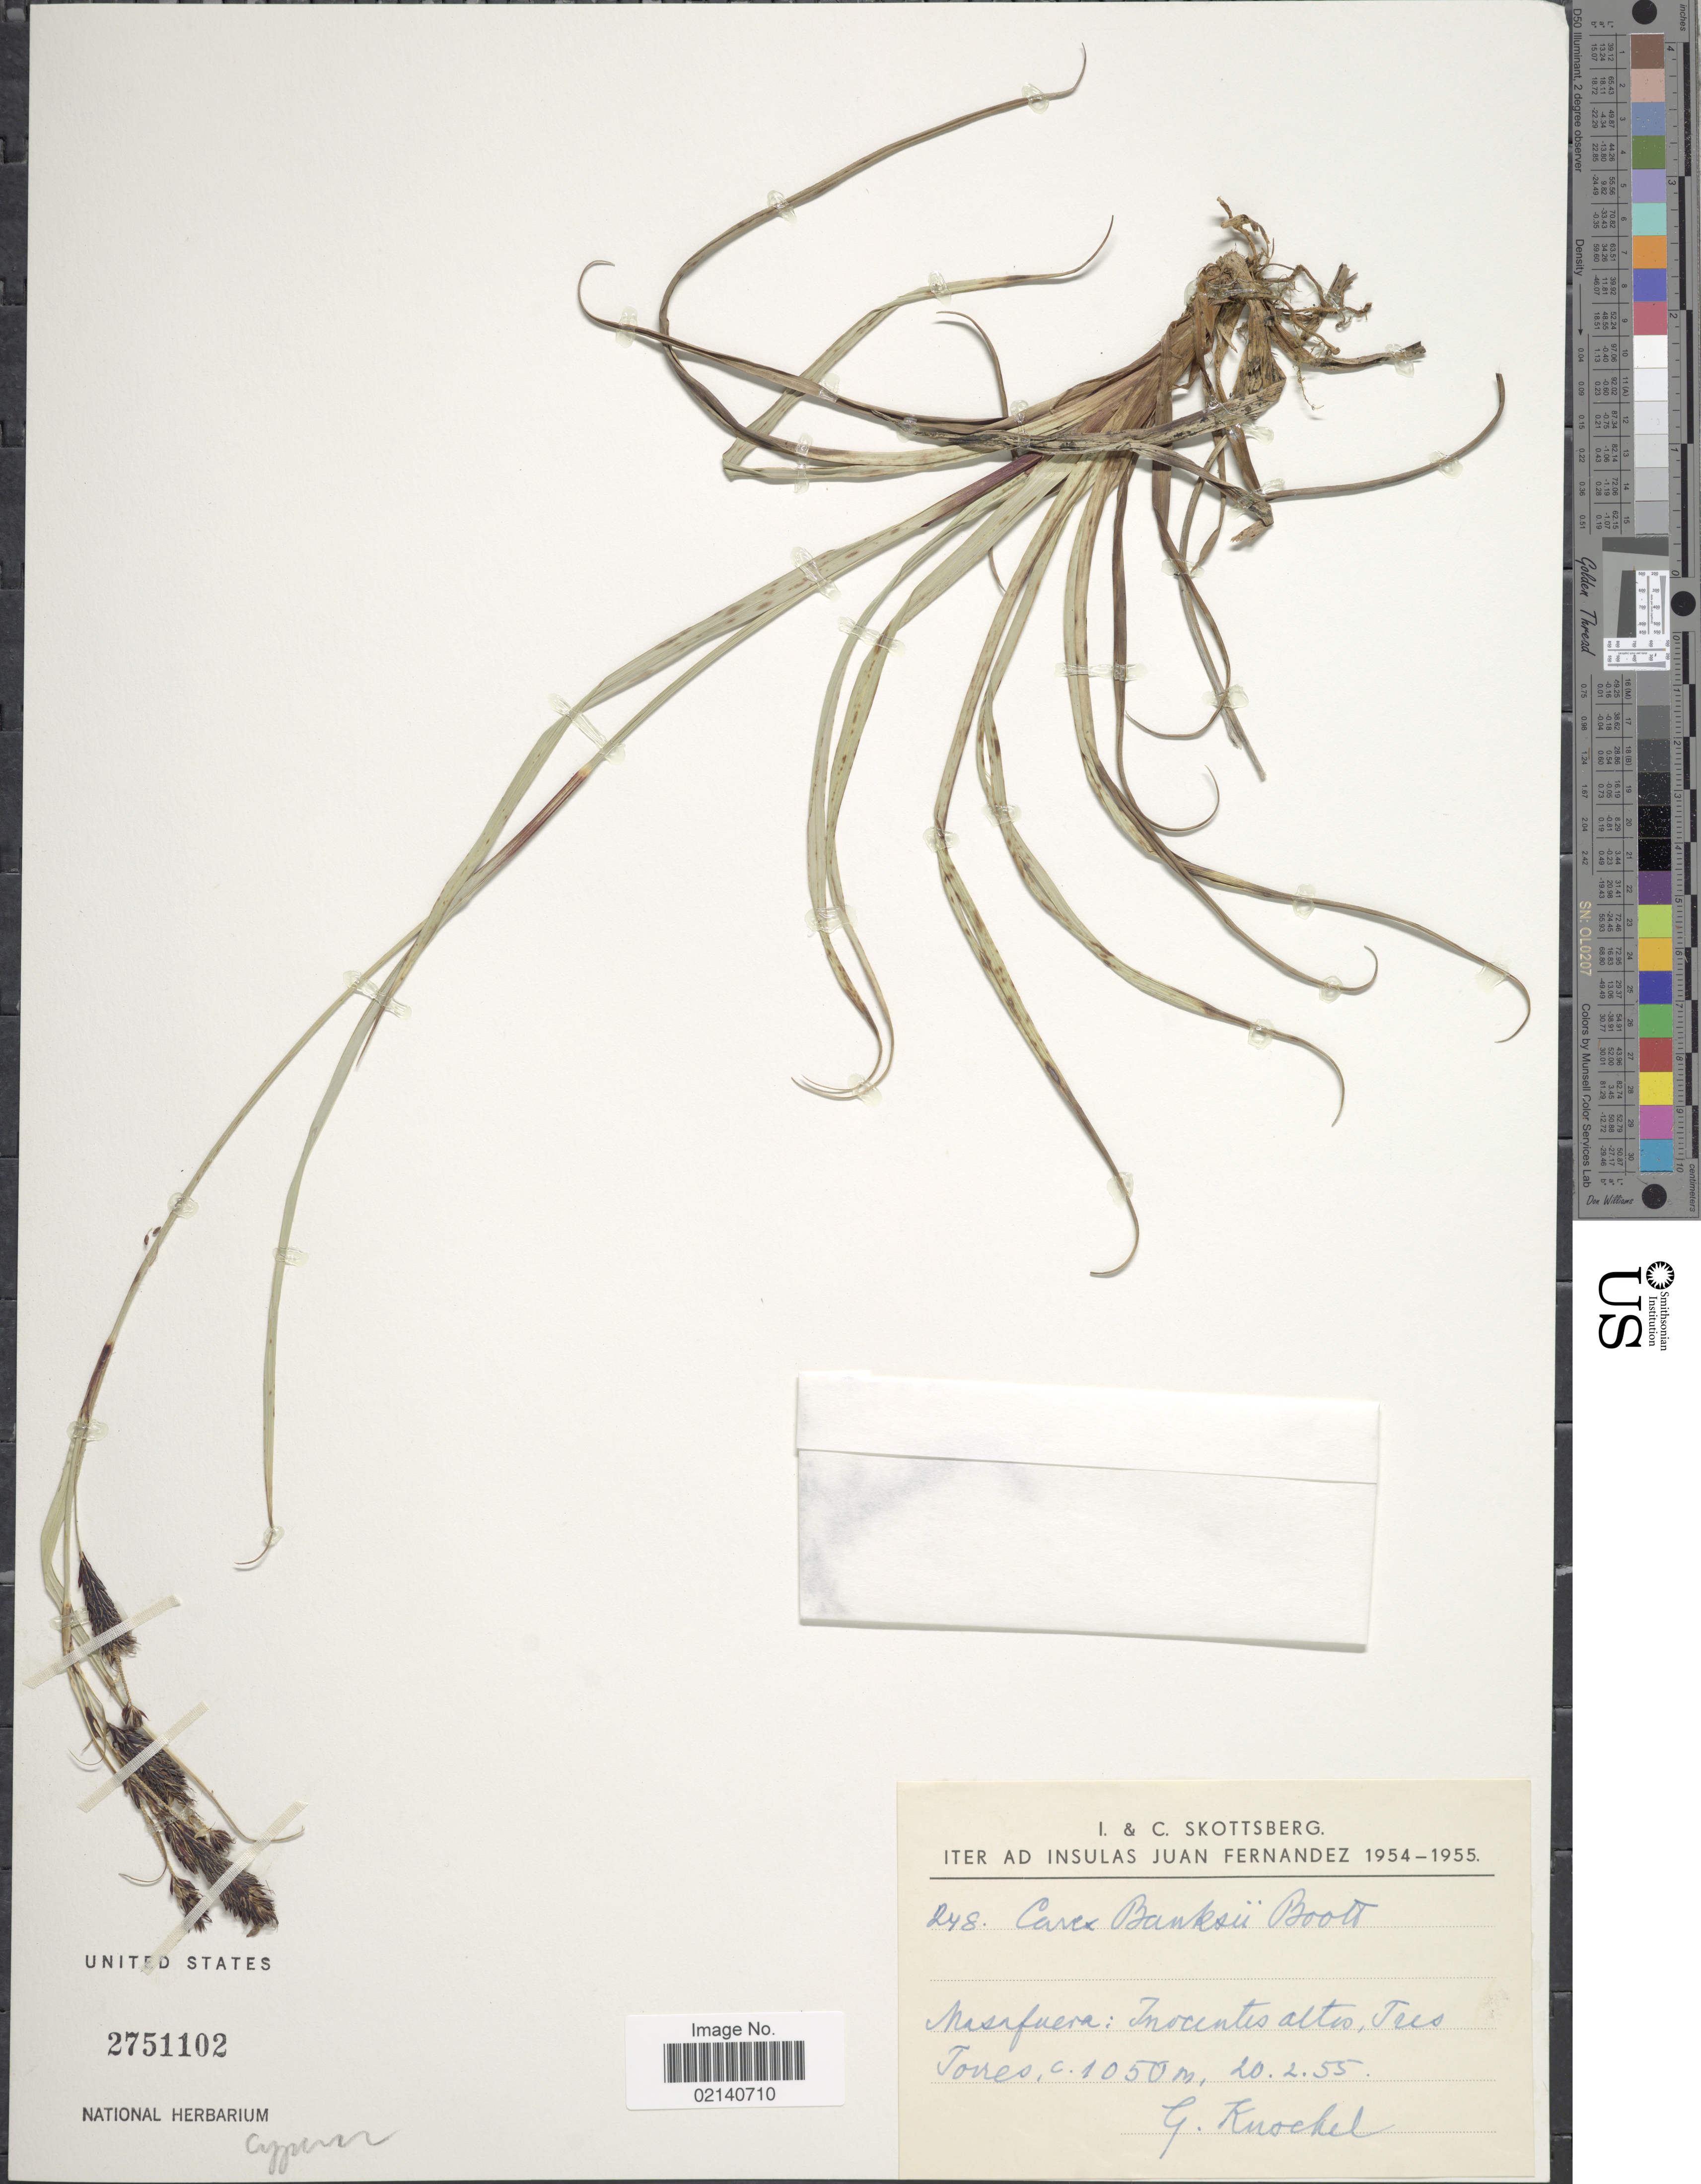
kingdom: Plantae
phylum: Tracheophyta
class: Liliopsida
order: Poales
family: Cyperaceae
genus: Carex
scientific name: Carex stuessyi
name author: G.A. Wheeler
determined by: Jimnéz-Mejias, Pedro, (UPOS), Universidad Pablo de Olavide (SPAIN)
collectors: G. Knochel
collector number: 248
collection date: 1955-02-20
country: Chile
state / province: Valparaíso (V)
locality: Insulas Juan Fernandez. Masafuera: Inocentes altos, Tres Torres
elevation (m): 1050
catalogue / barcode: US 2751102